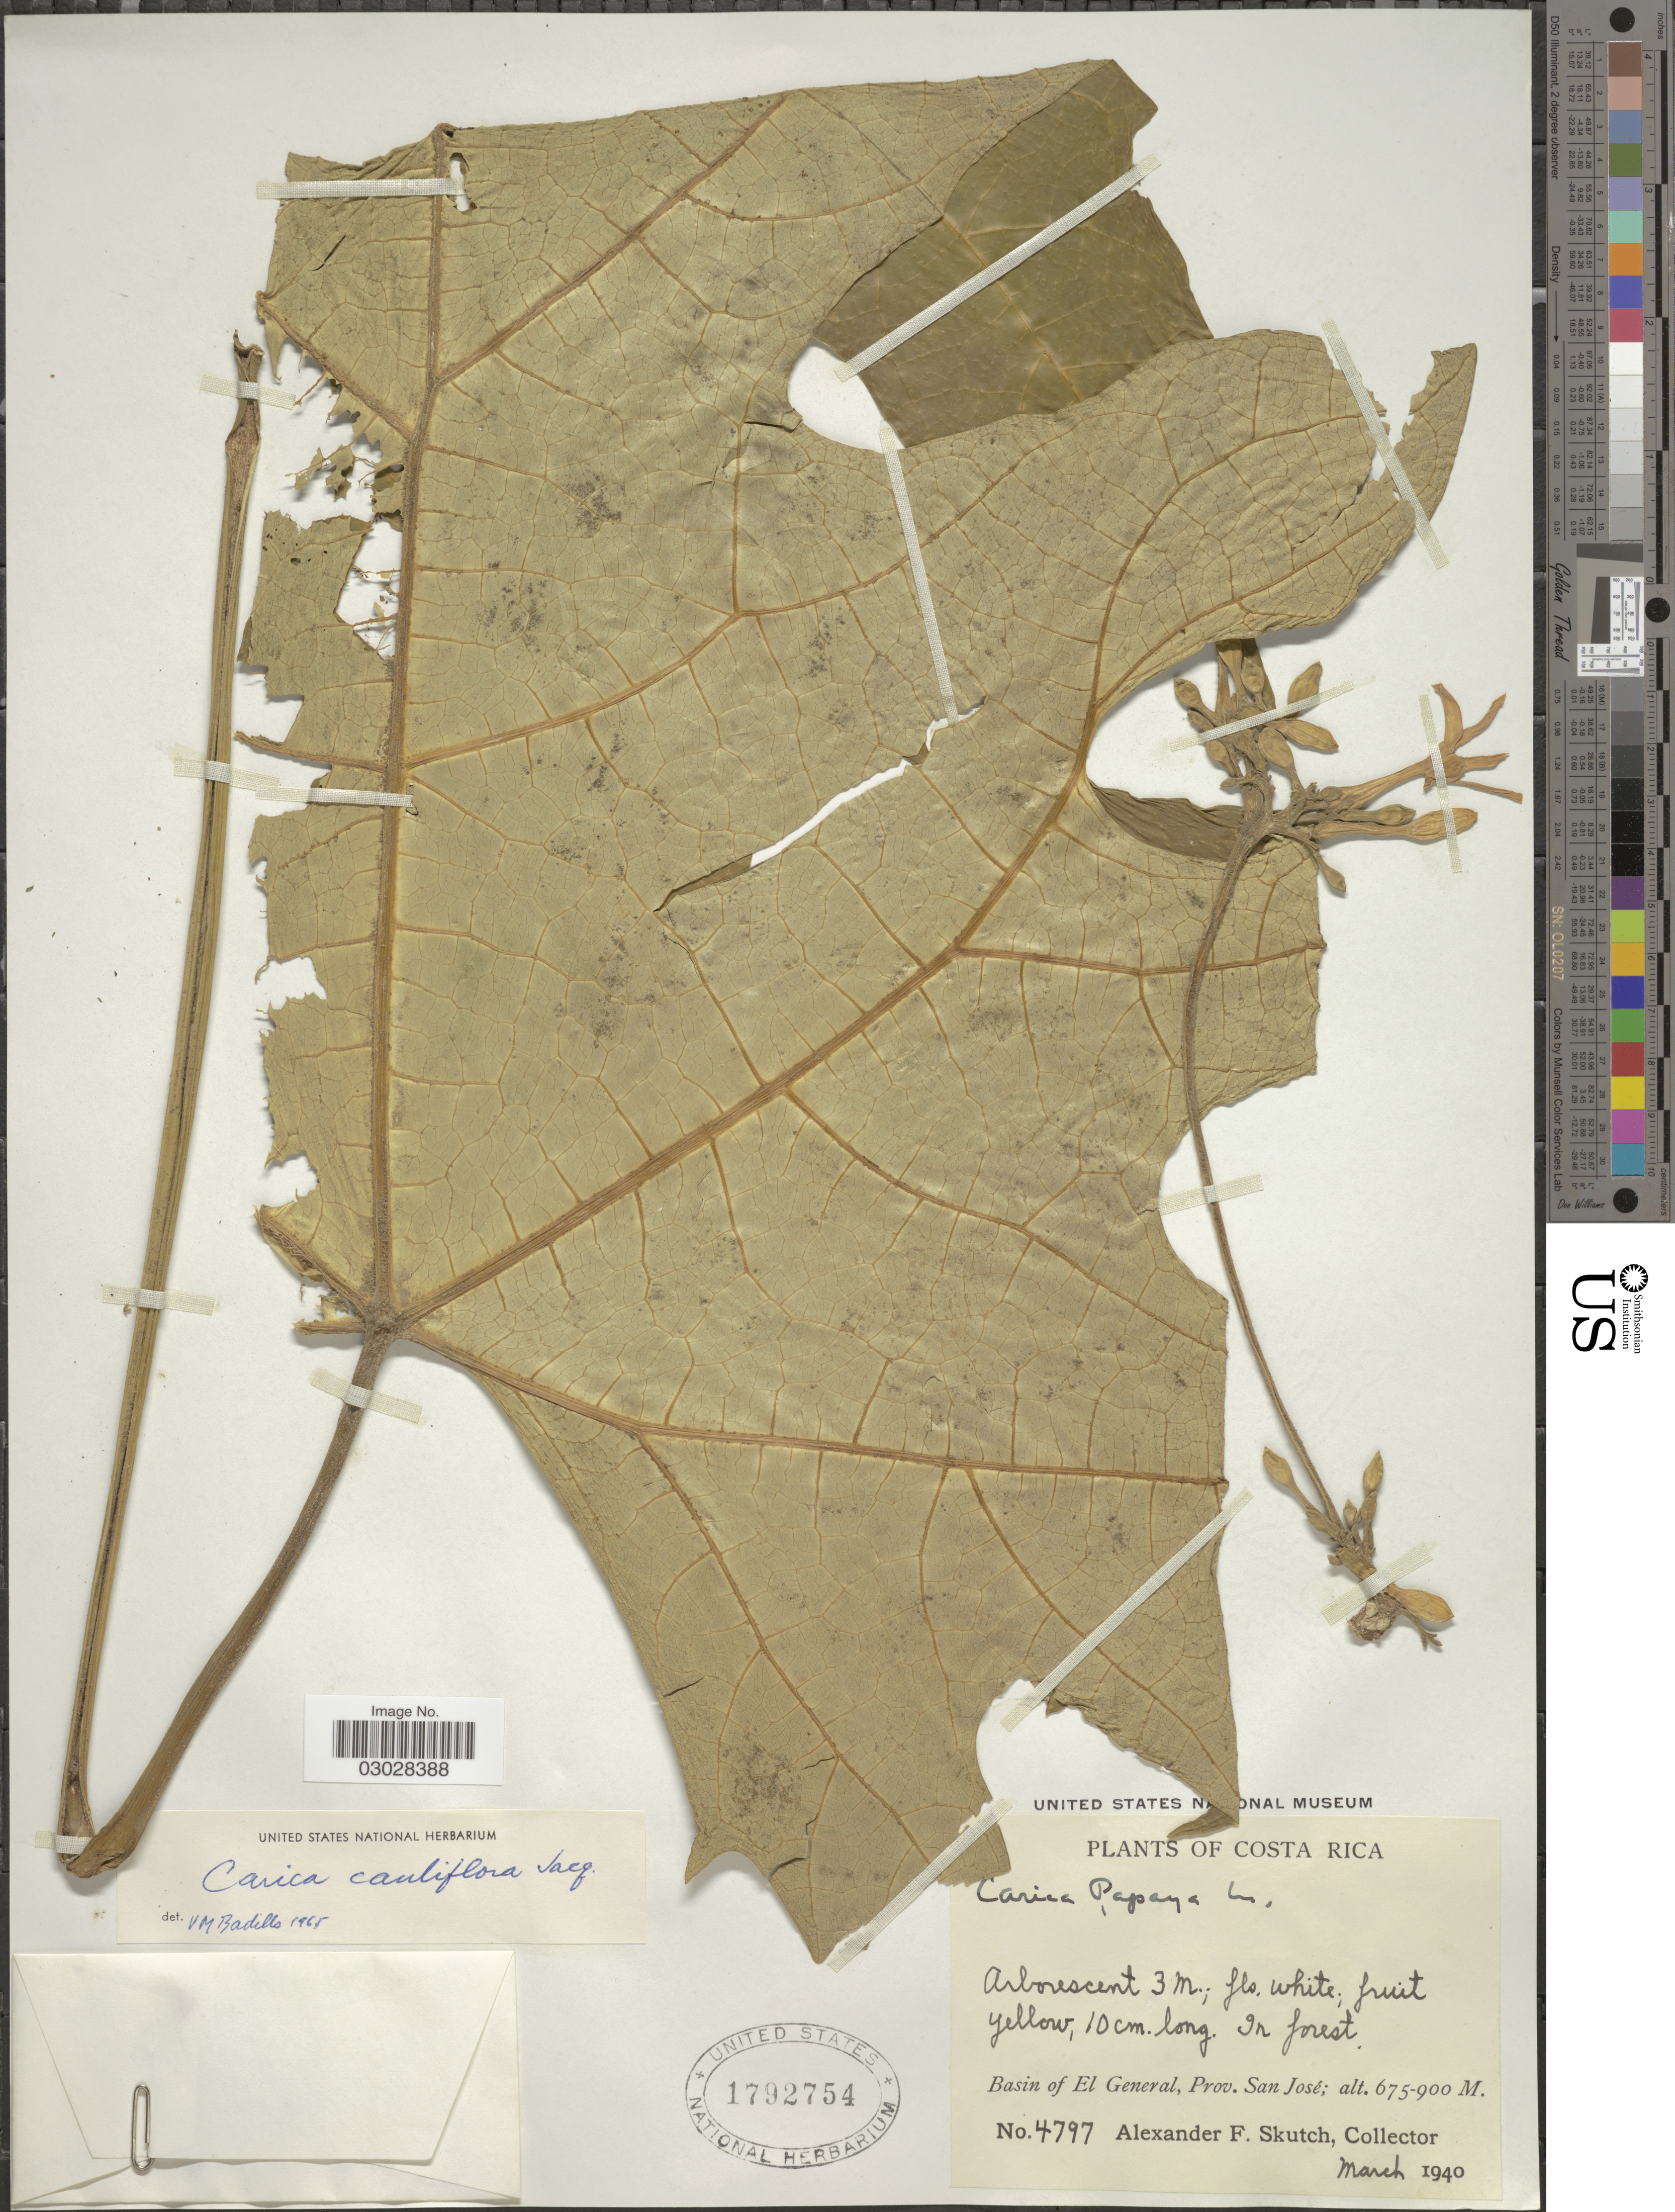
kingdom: Plantae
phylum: Tracheophyta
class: Magnoliopsida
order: Brassicales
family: Caricaceae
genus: Vasconcellea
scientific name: Vasconcellea cauliflora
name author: (Jacq.) A. DC.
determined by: Strong, M. T., (US), Smithsonian Institution - National Museum of Natural History (UNITED STATES)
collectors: A. F. Skutch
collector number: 4797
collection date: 1940-03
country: Costa Rica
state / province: San José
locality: Basin of El General, Prov. San José.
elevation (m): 675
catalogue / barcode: US 1792754